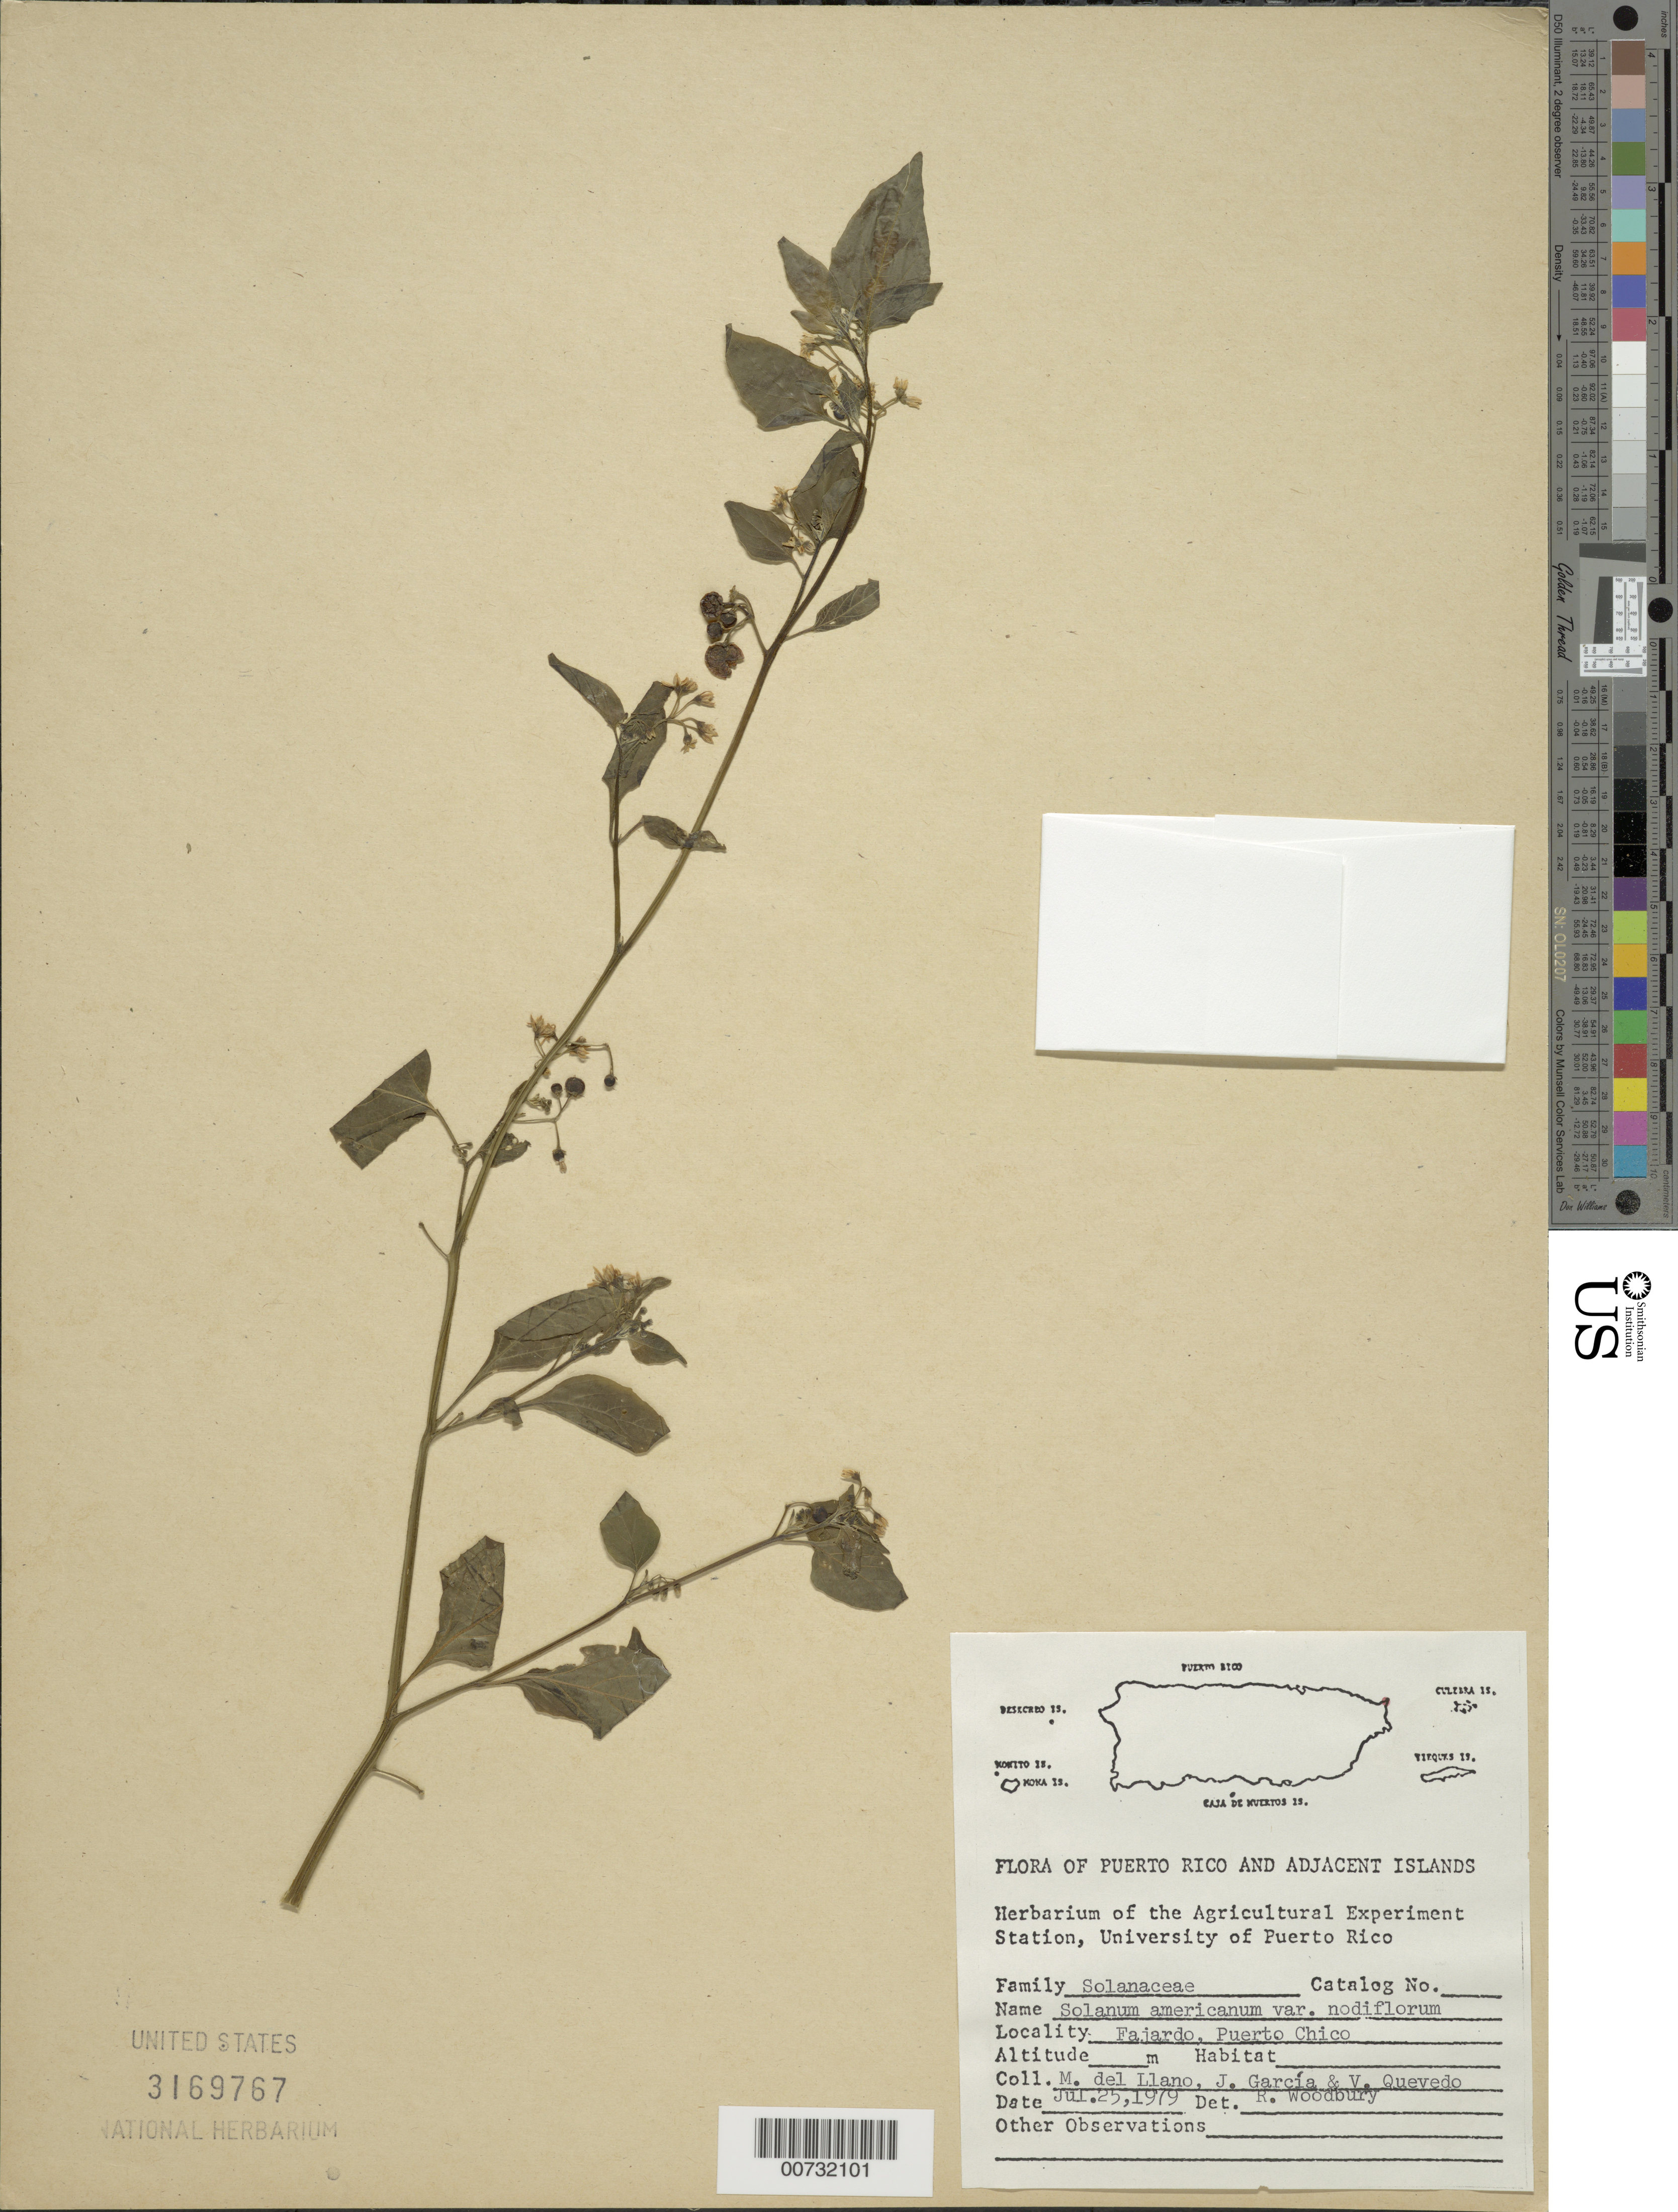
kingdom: Plantae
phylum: Tracheophyta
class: Magnoliopsida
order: Solanales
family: Solanaceae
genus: Solanum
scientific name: Solanum americanum var. nodiflorum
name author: (Jacq.) Edmonds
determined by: Woodbury, R. O.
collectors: M. Llano, J. Garcia & V. Quevedo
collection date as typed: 25 Jul 1979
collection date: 1979-07-25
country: Puerto Rico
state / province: Fajardo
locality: Fajardo, Puerto Chico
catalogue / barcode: US 3169767